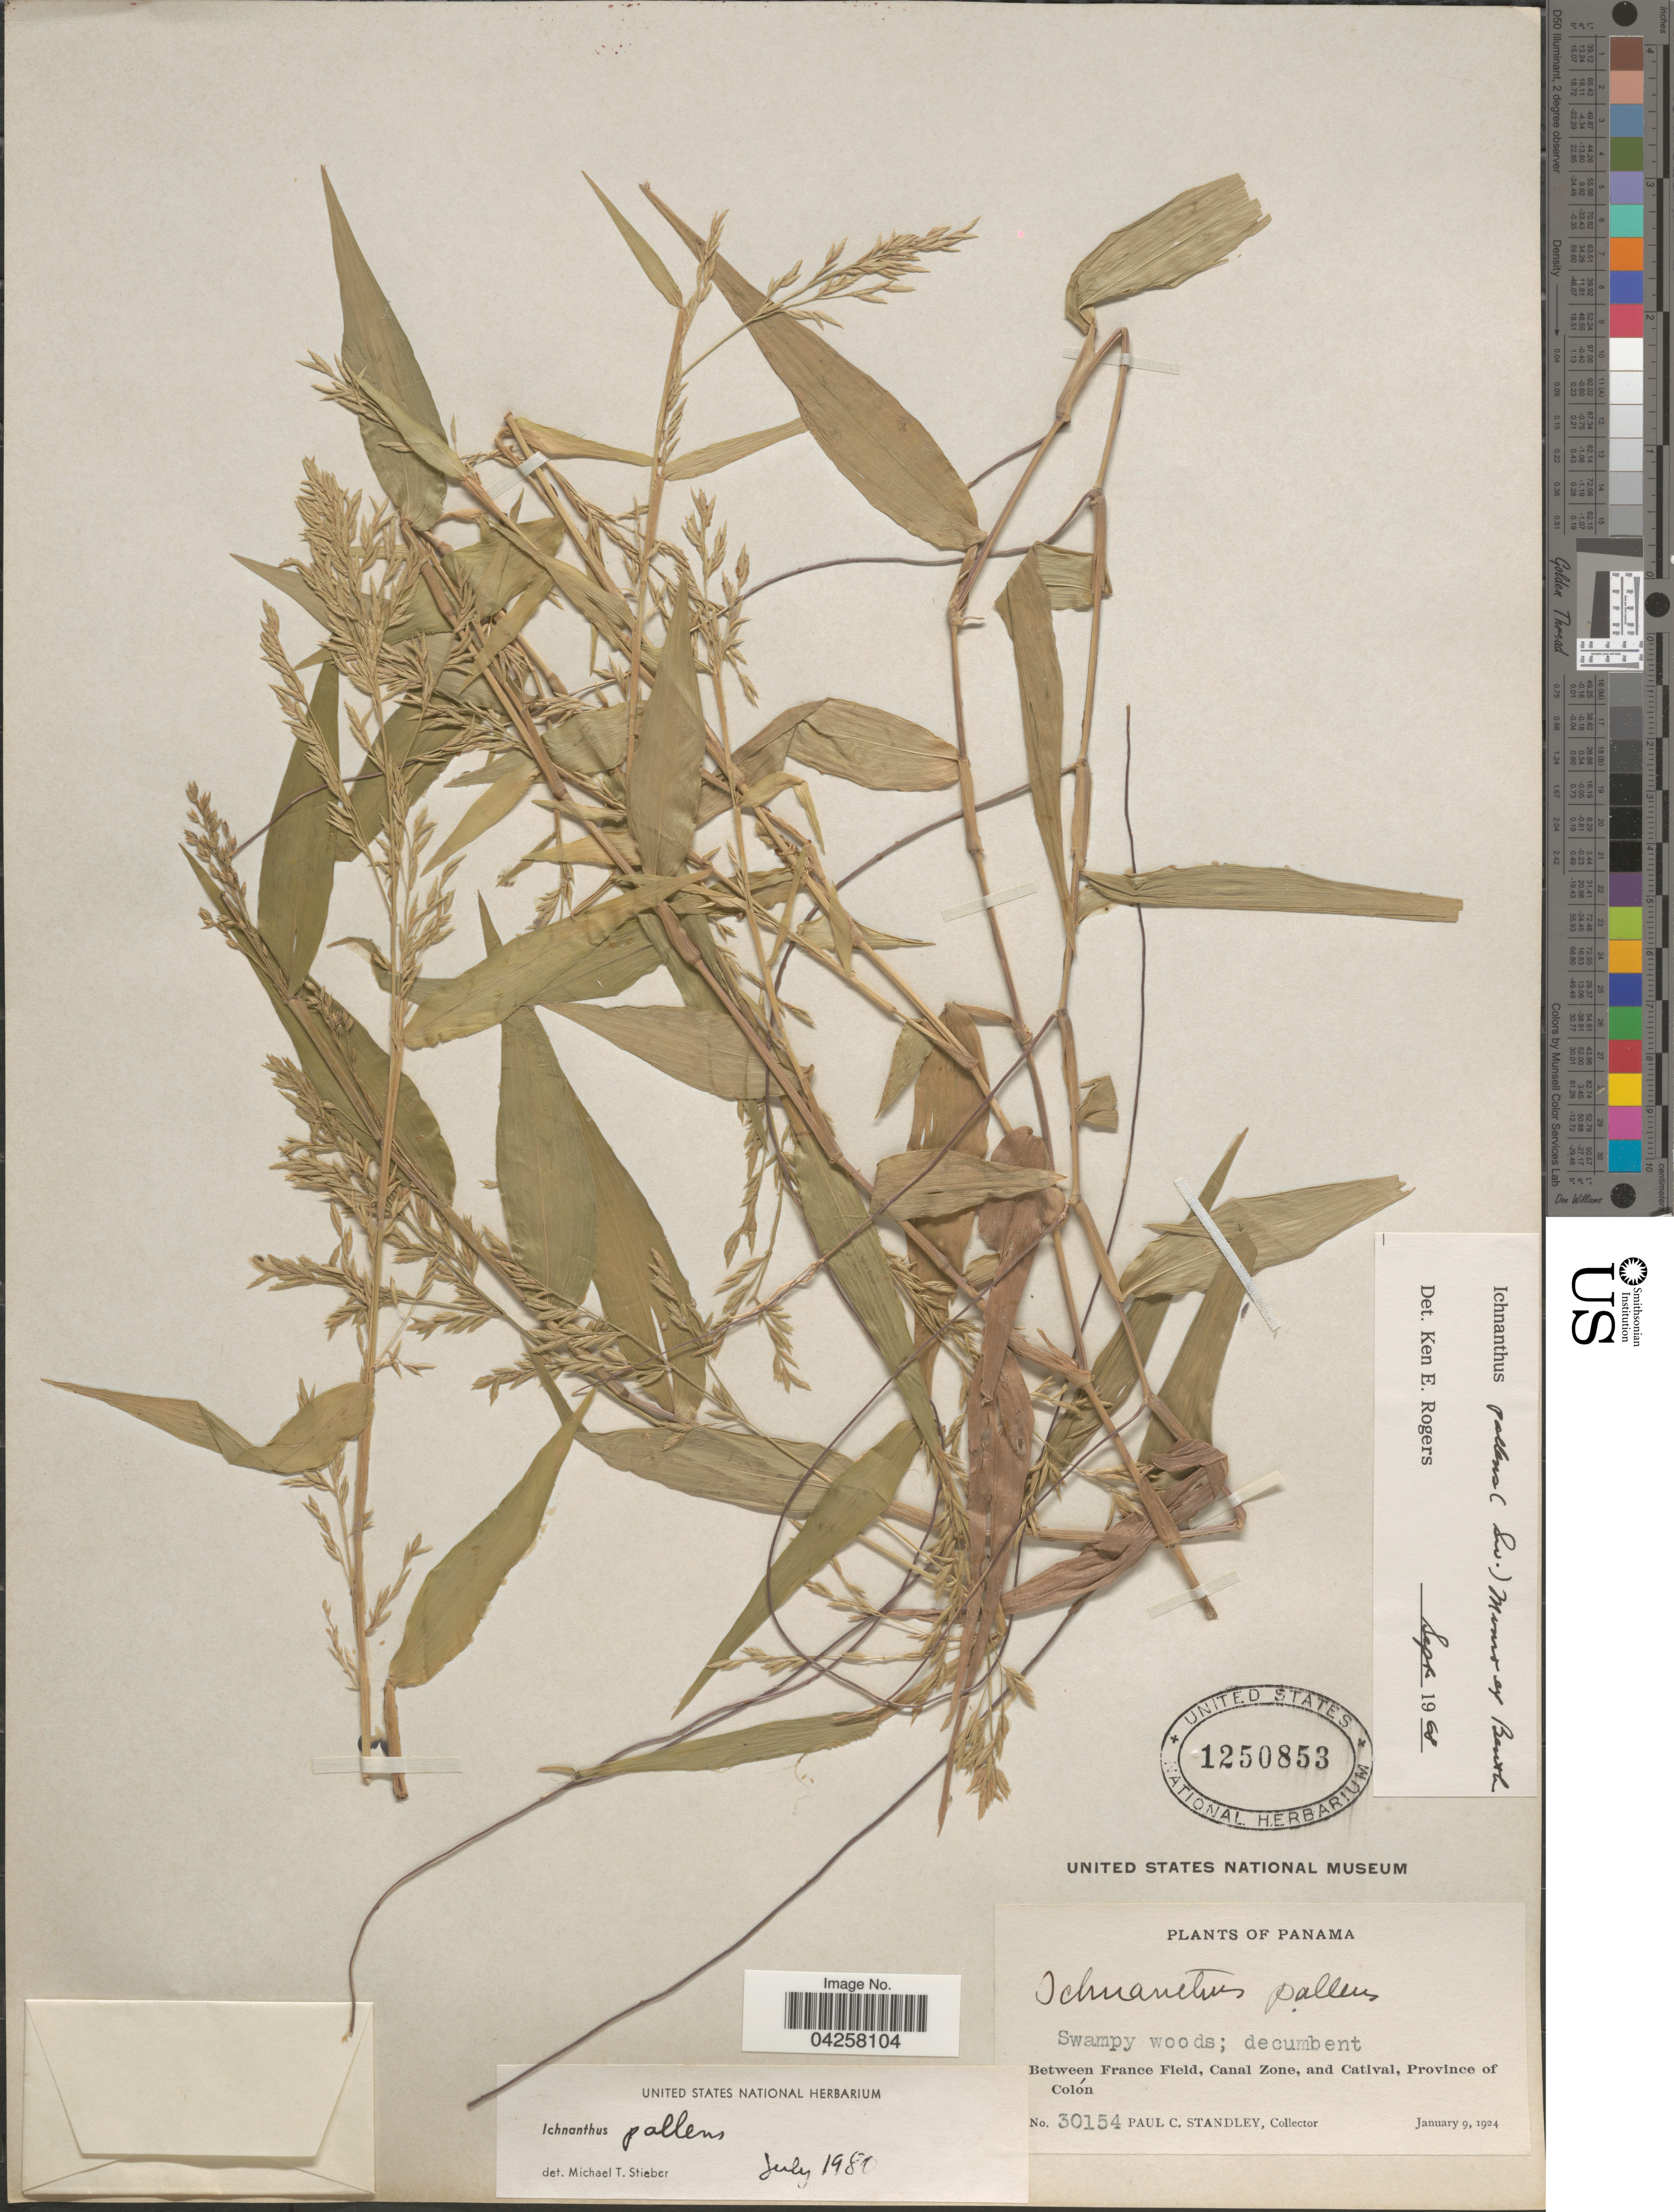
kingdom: Plantae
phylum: Tracheophyta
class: Liliopsida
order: Poales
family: Poaceae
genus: Ichnanthus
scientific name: Ichnanthus pallens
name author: (Sw.) Munro ex Benth.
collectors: P. C. Standley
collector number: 30154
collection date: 1924-01-09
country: Panama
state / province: Colón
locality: Between France Field, Canal Zone, and Catival.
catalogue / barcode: US 1250853